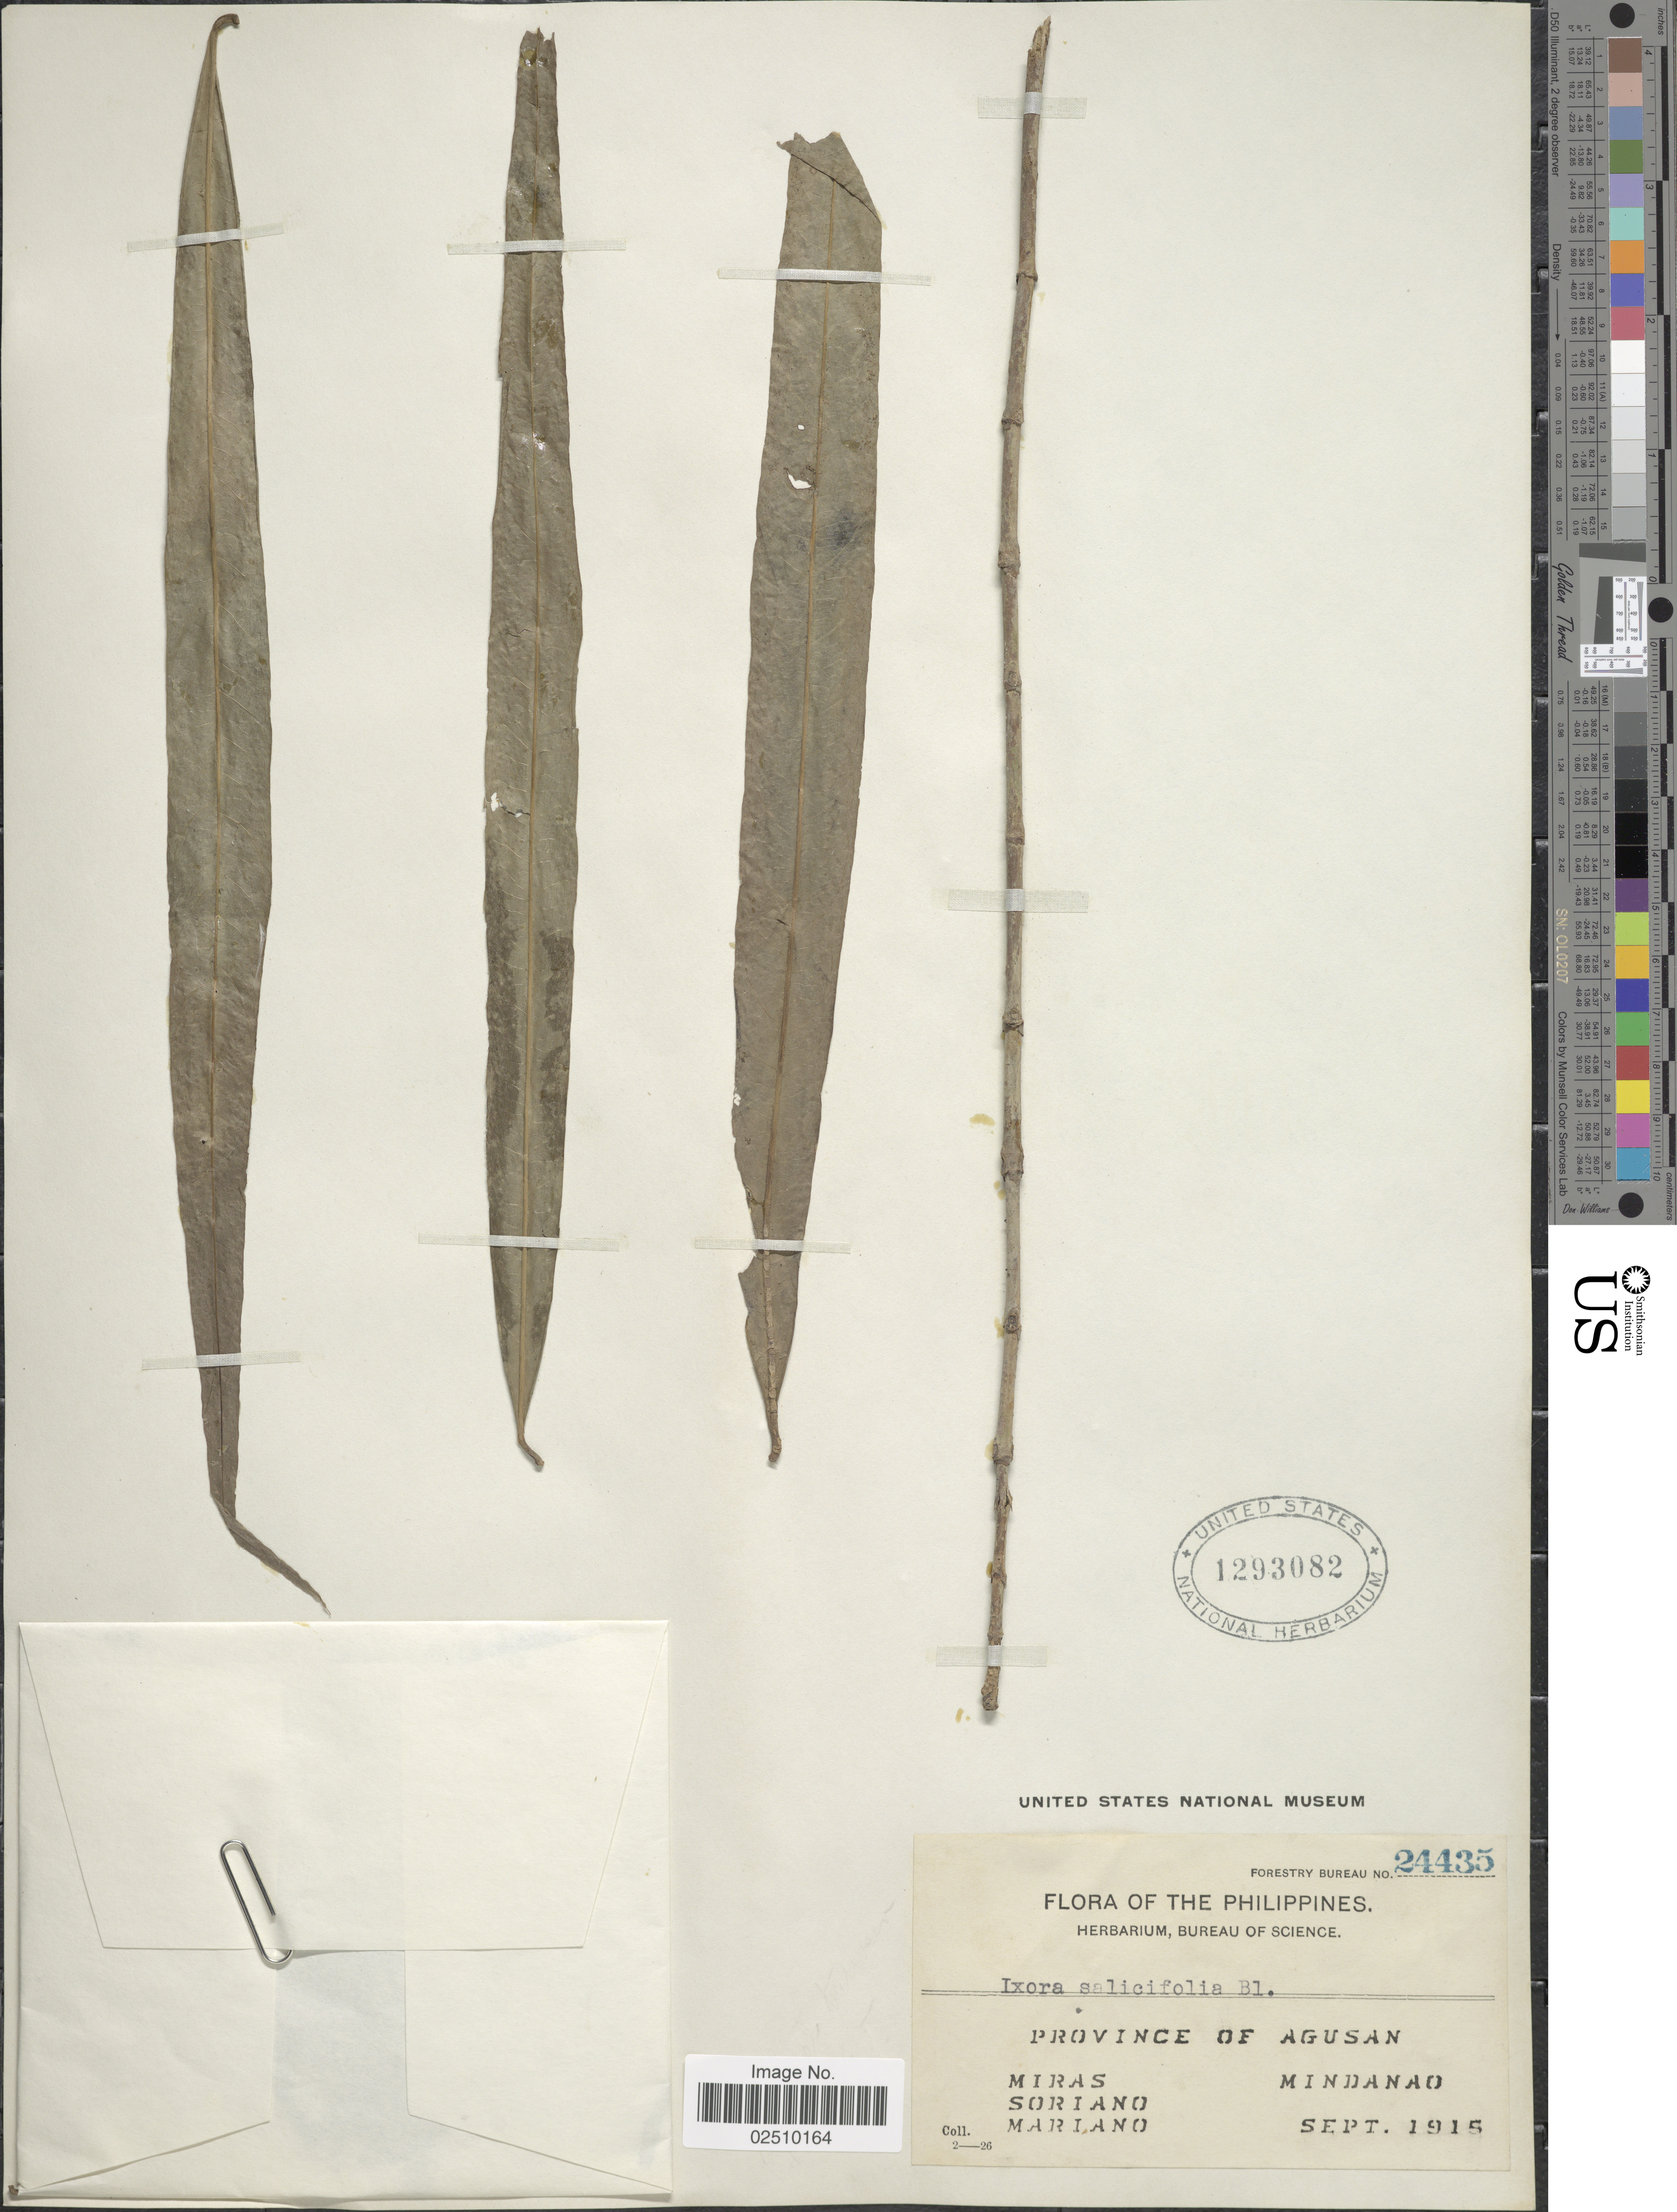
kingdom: Plantae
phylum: Tracheophyta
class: Magnoliopsida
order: Gentianales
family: Rubiaceae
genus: Ixora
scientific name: Ixora salicifolia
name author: (Blume) DC.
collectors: Miras, -. Soriano & -. Mariano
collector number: Forestry Bureau 24435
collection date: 1915-09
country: Philippines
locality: Province of Agusan, Mindanao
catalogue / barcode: US 1293082